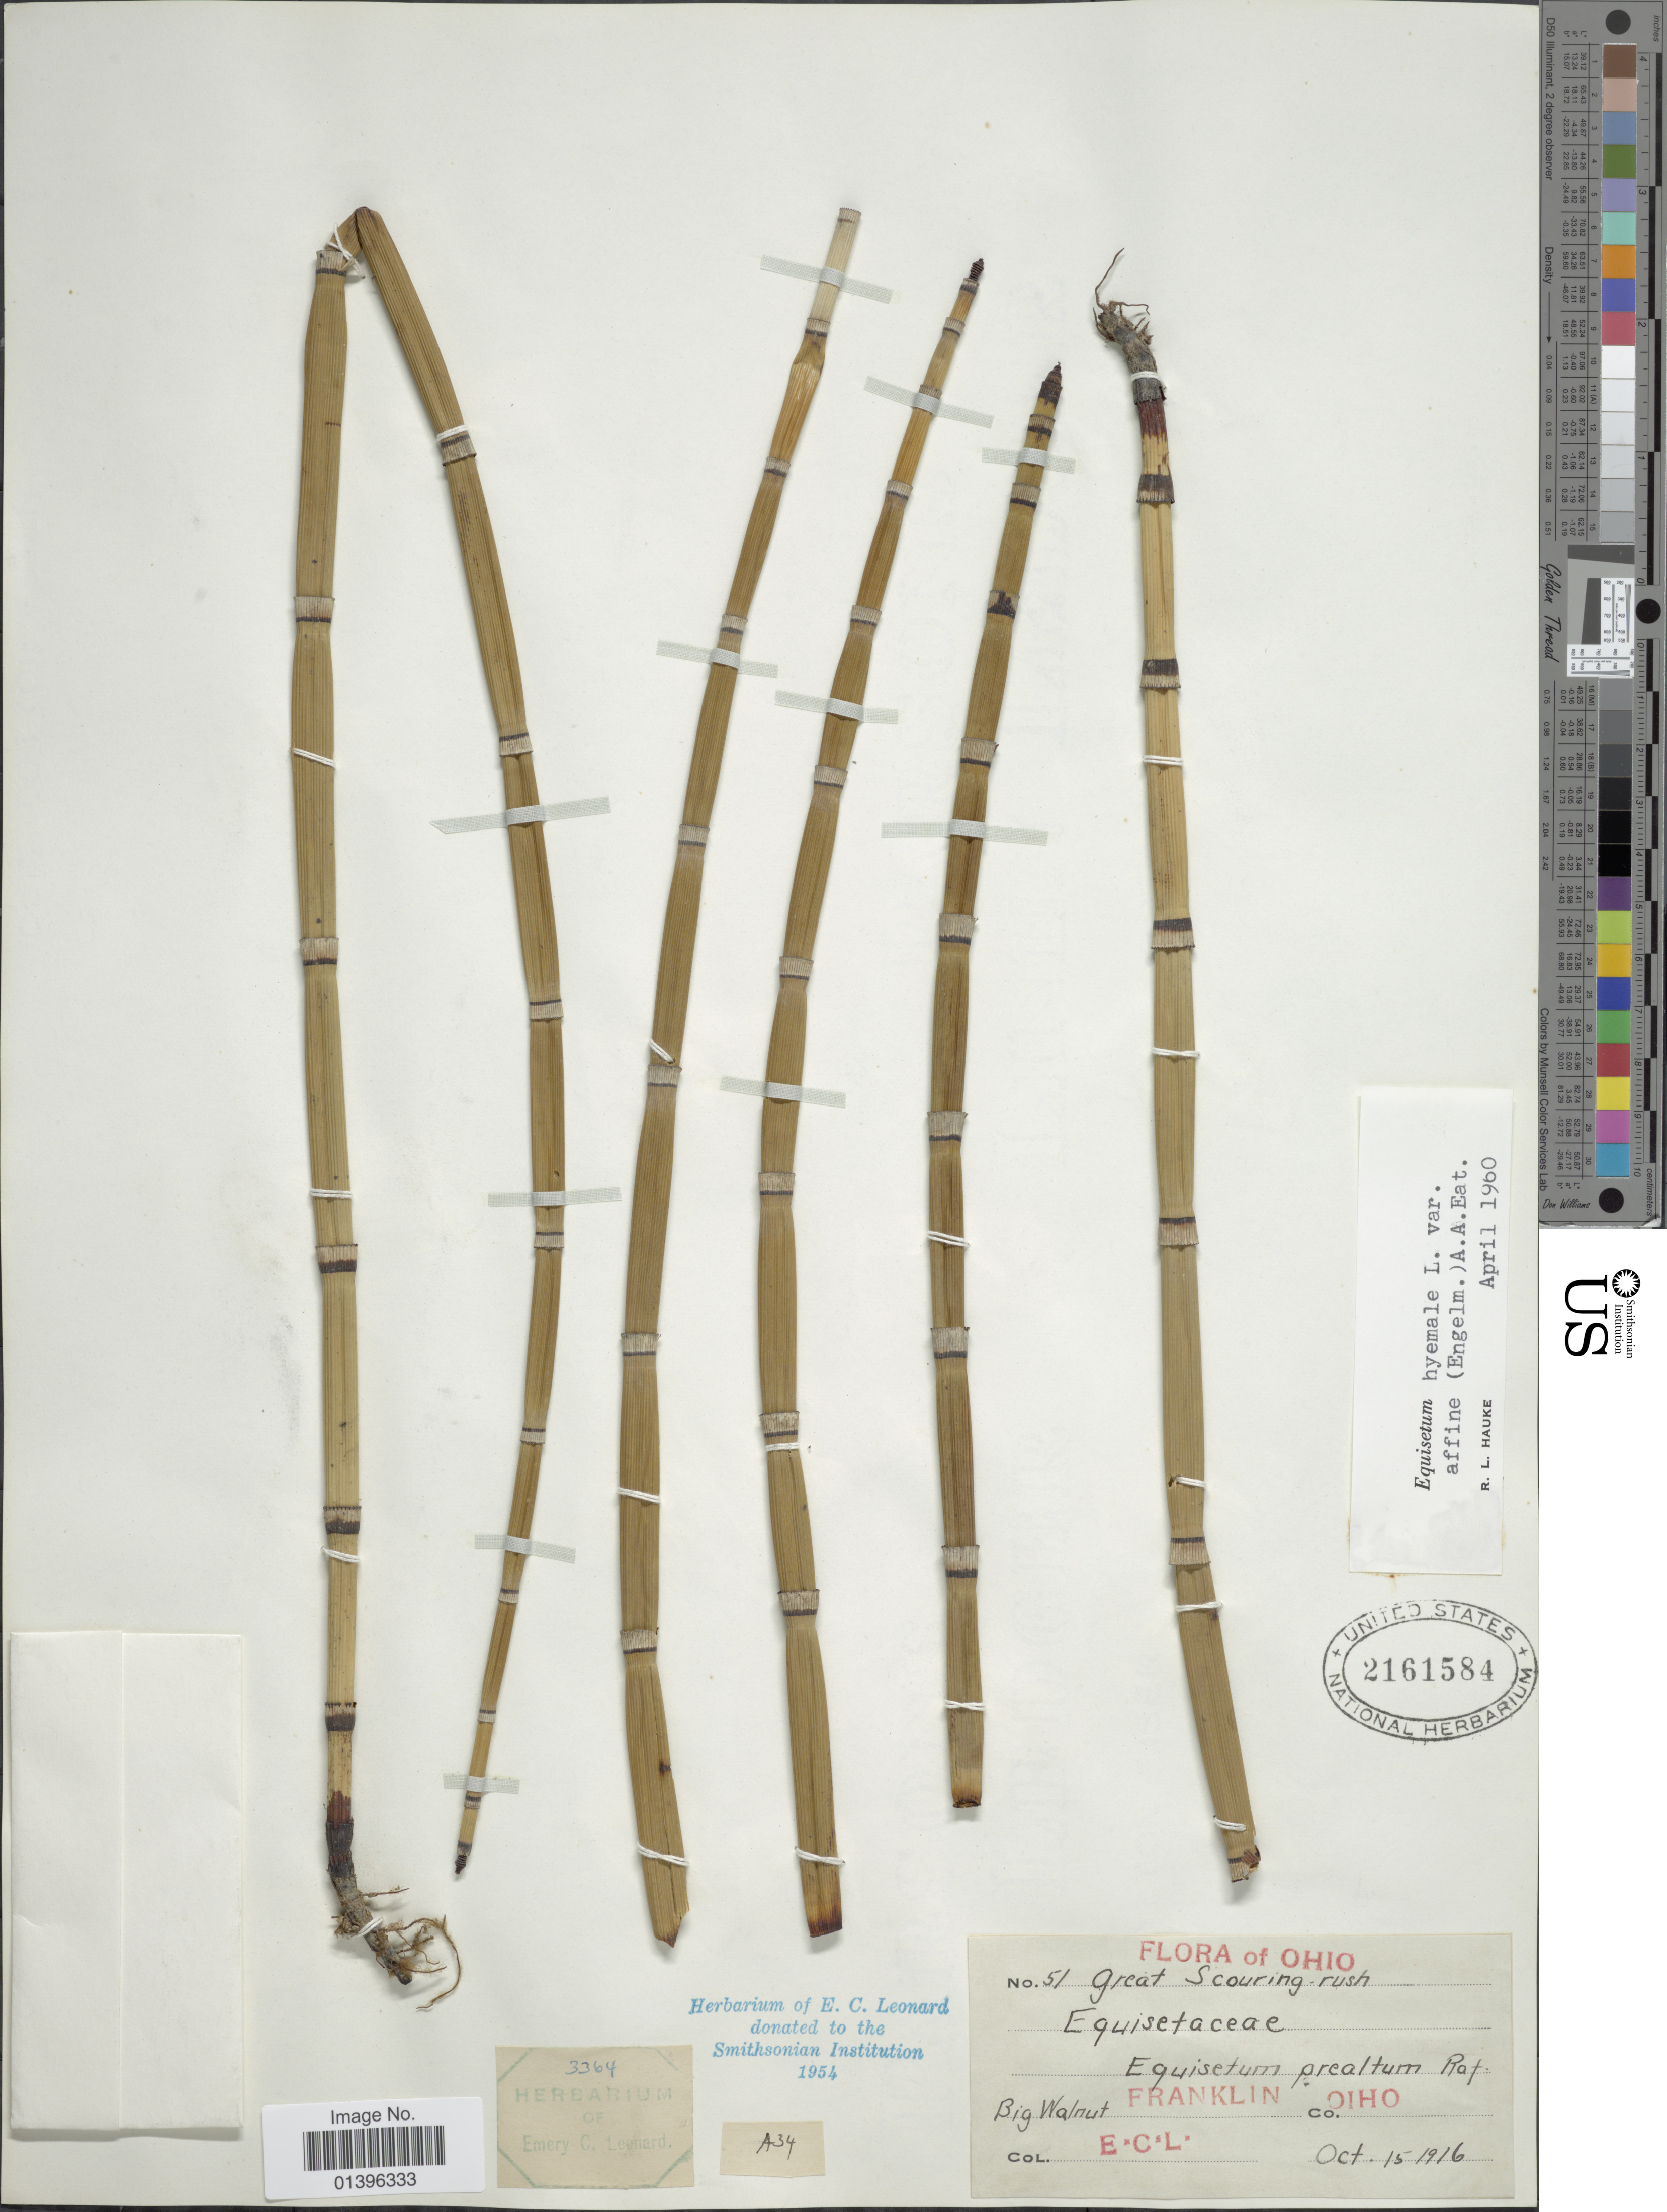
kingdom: Plantae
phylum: Tracheophyta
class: Polypodiopsida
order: Equisetales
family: Equisetaceae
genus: Equisetum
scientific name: Equisetum hyemale var. affine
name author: (Engelm.) A.A. Eaton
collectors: E. C. Leonard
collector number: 51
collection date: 1916-10-15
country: United States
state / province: Ohio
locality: Big Walnut, Franklin Co.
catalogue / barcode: US 2161584